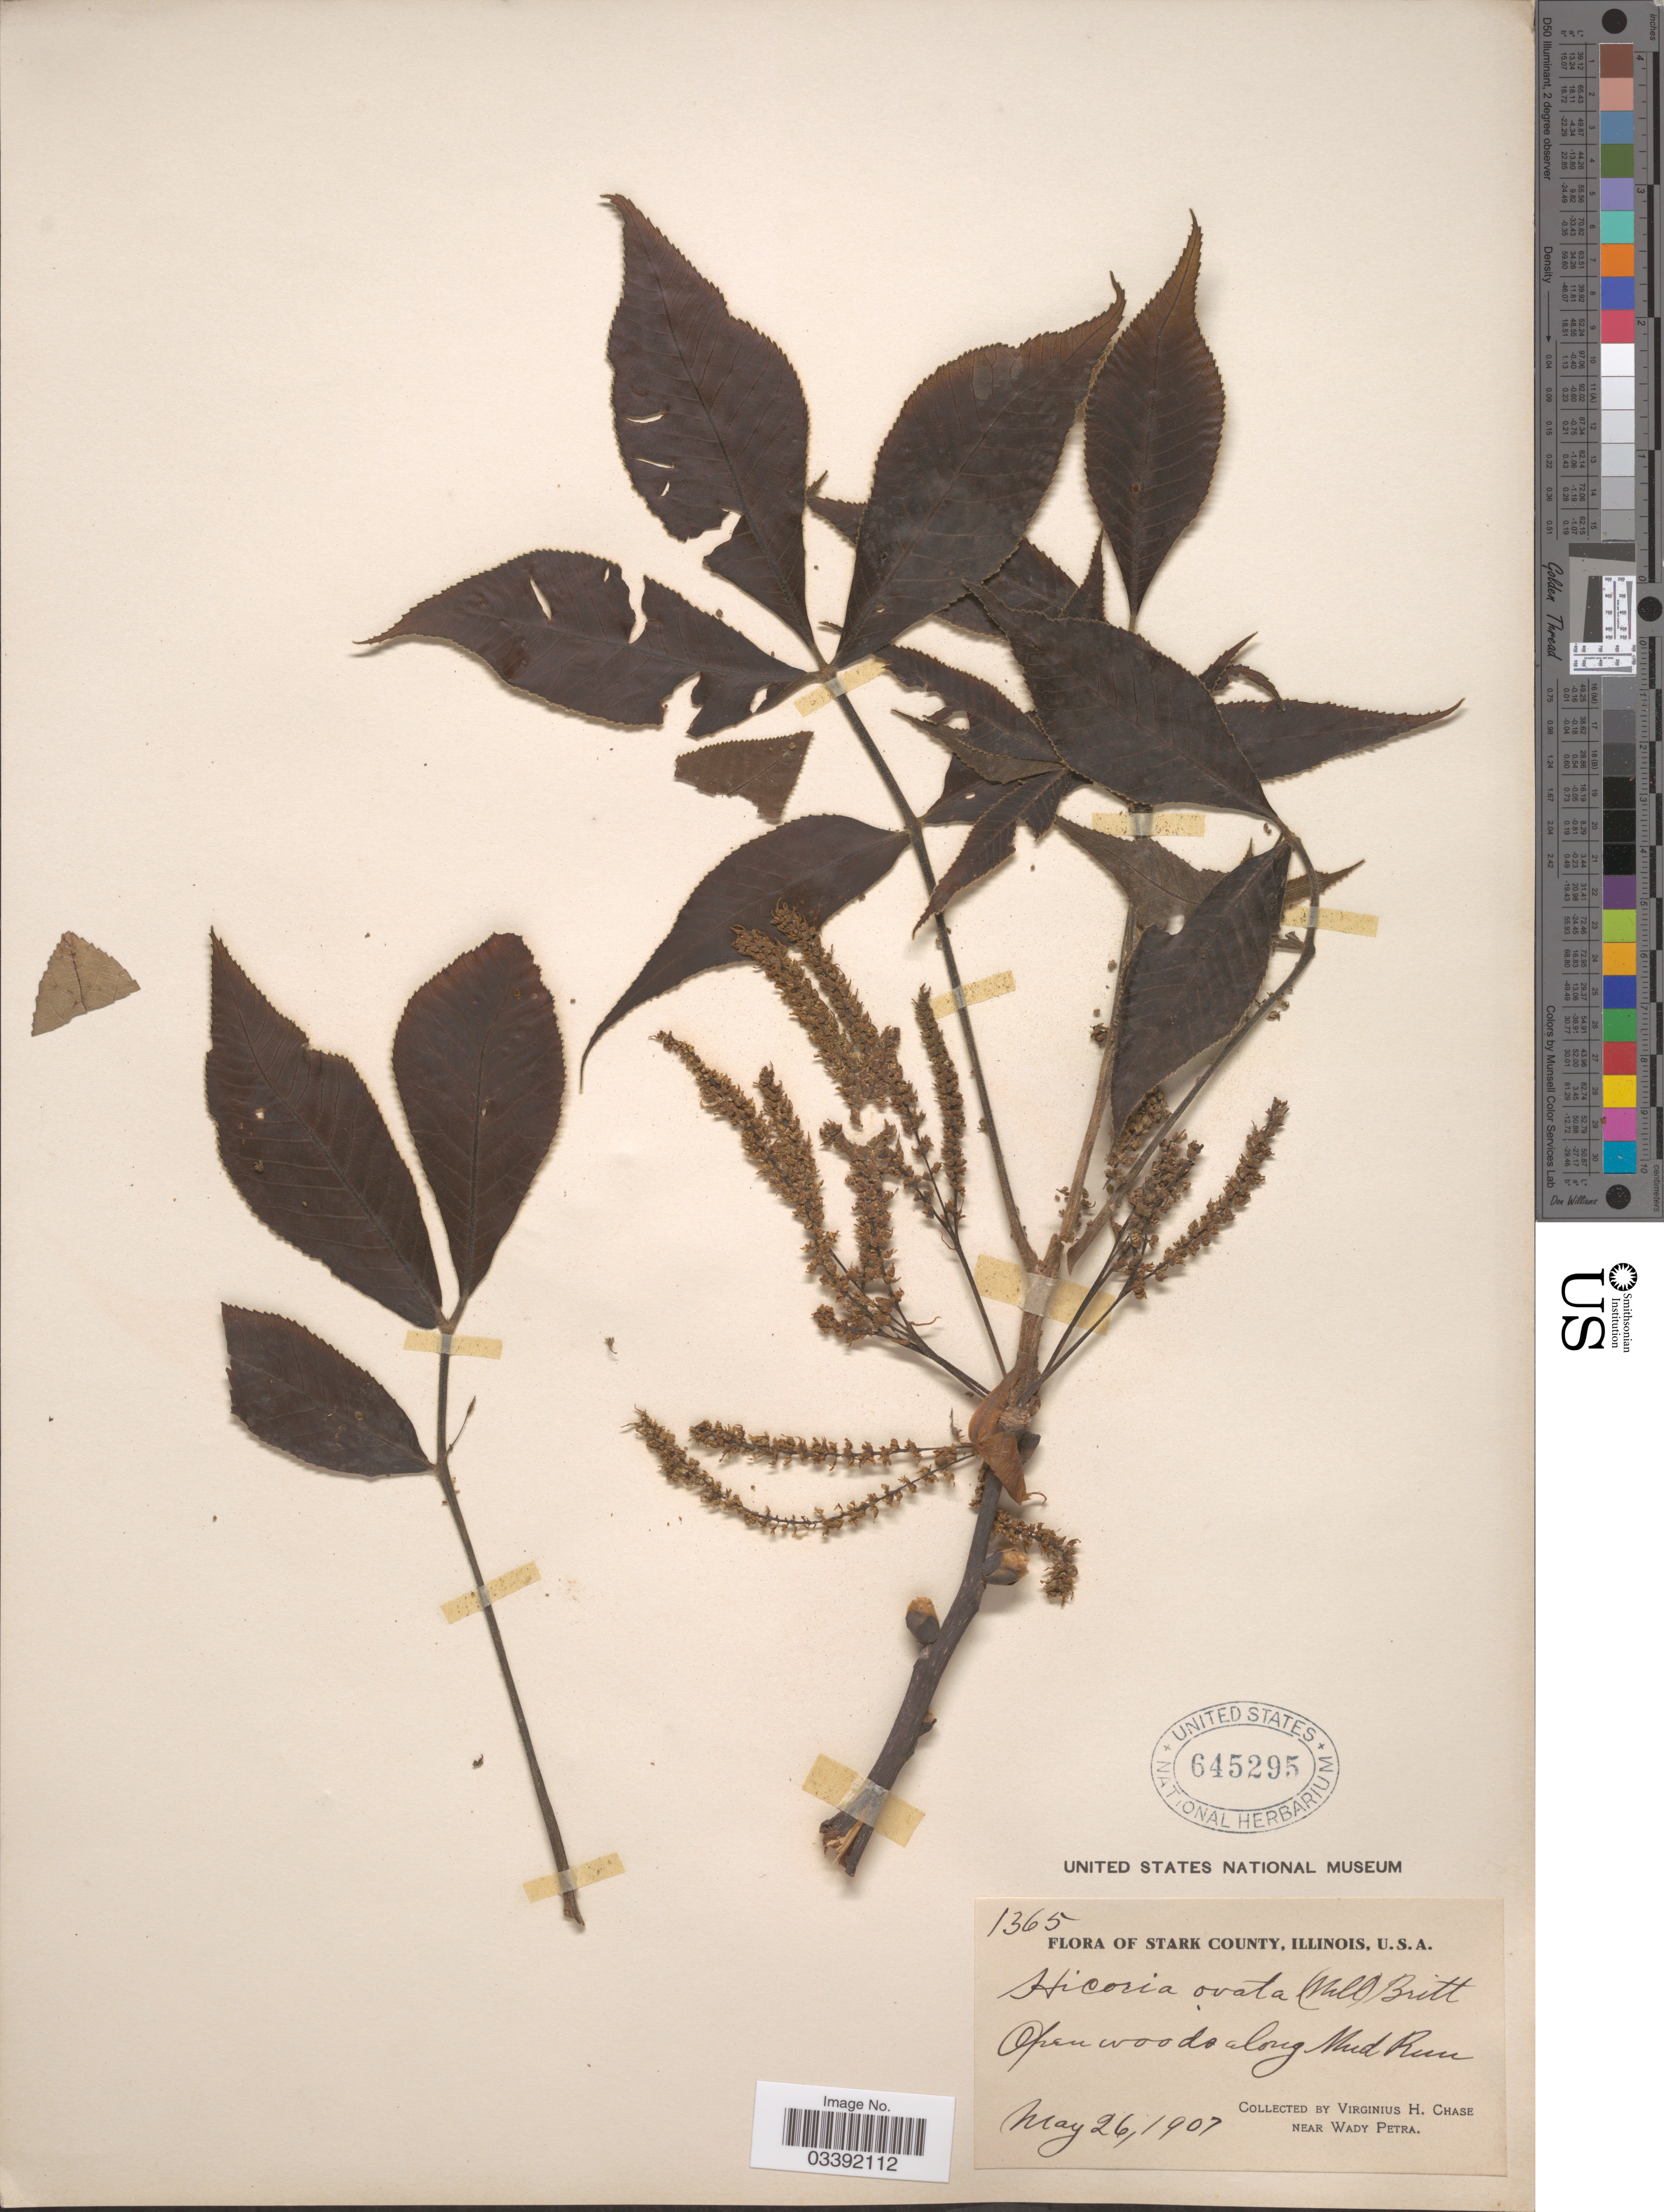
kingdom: Plantae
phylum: Tracheophyta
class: Magnoliopsida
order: Fagales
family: Juglandaceae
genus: Carya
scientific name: Carya ovata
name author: (Mill.) K. Koch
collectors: V. H. Chase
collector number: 1365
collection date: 1907-05-26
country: United States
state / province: Illinois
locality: Stark County. Open woods along Mud Run. Near Wady Petra.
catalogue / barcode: US 645295